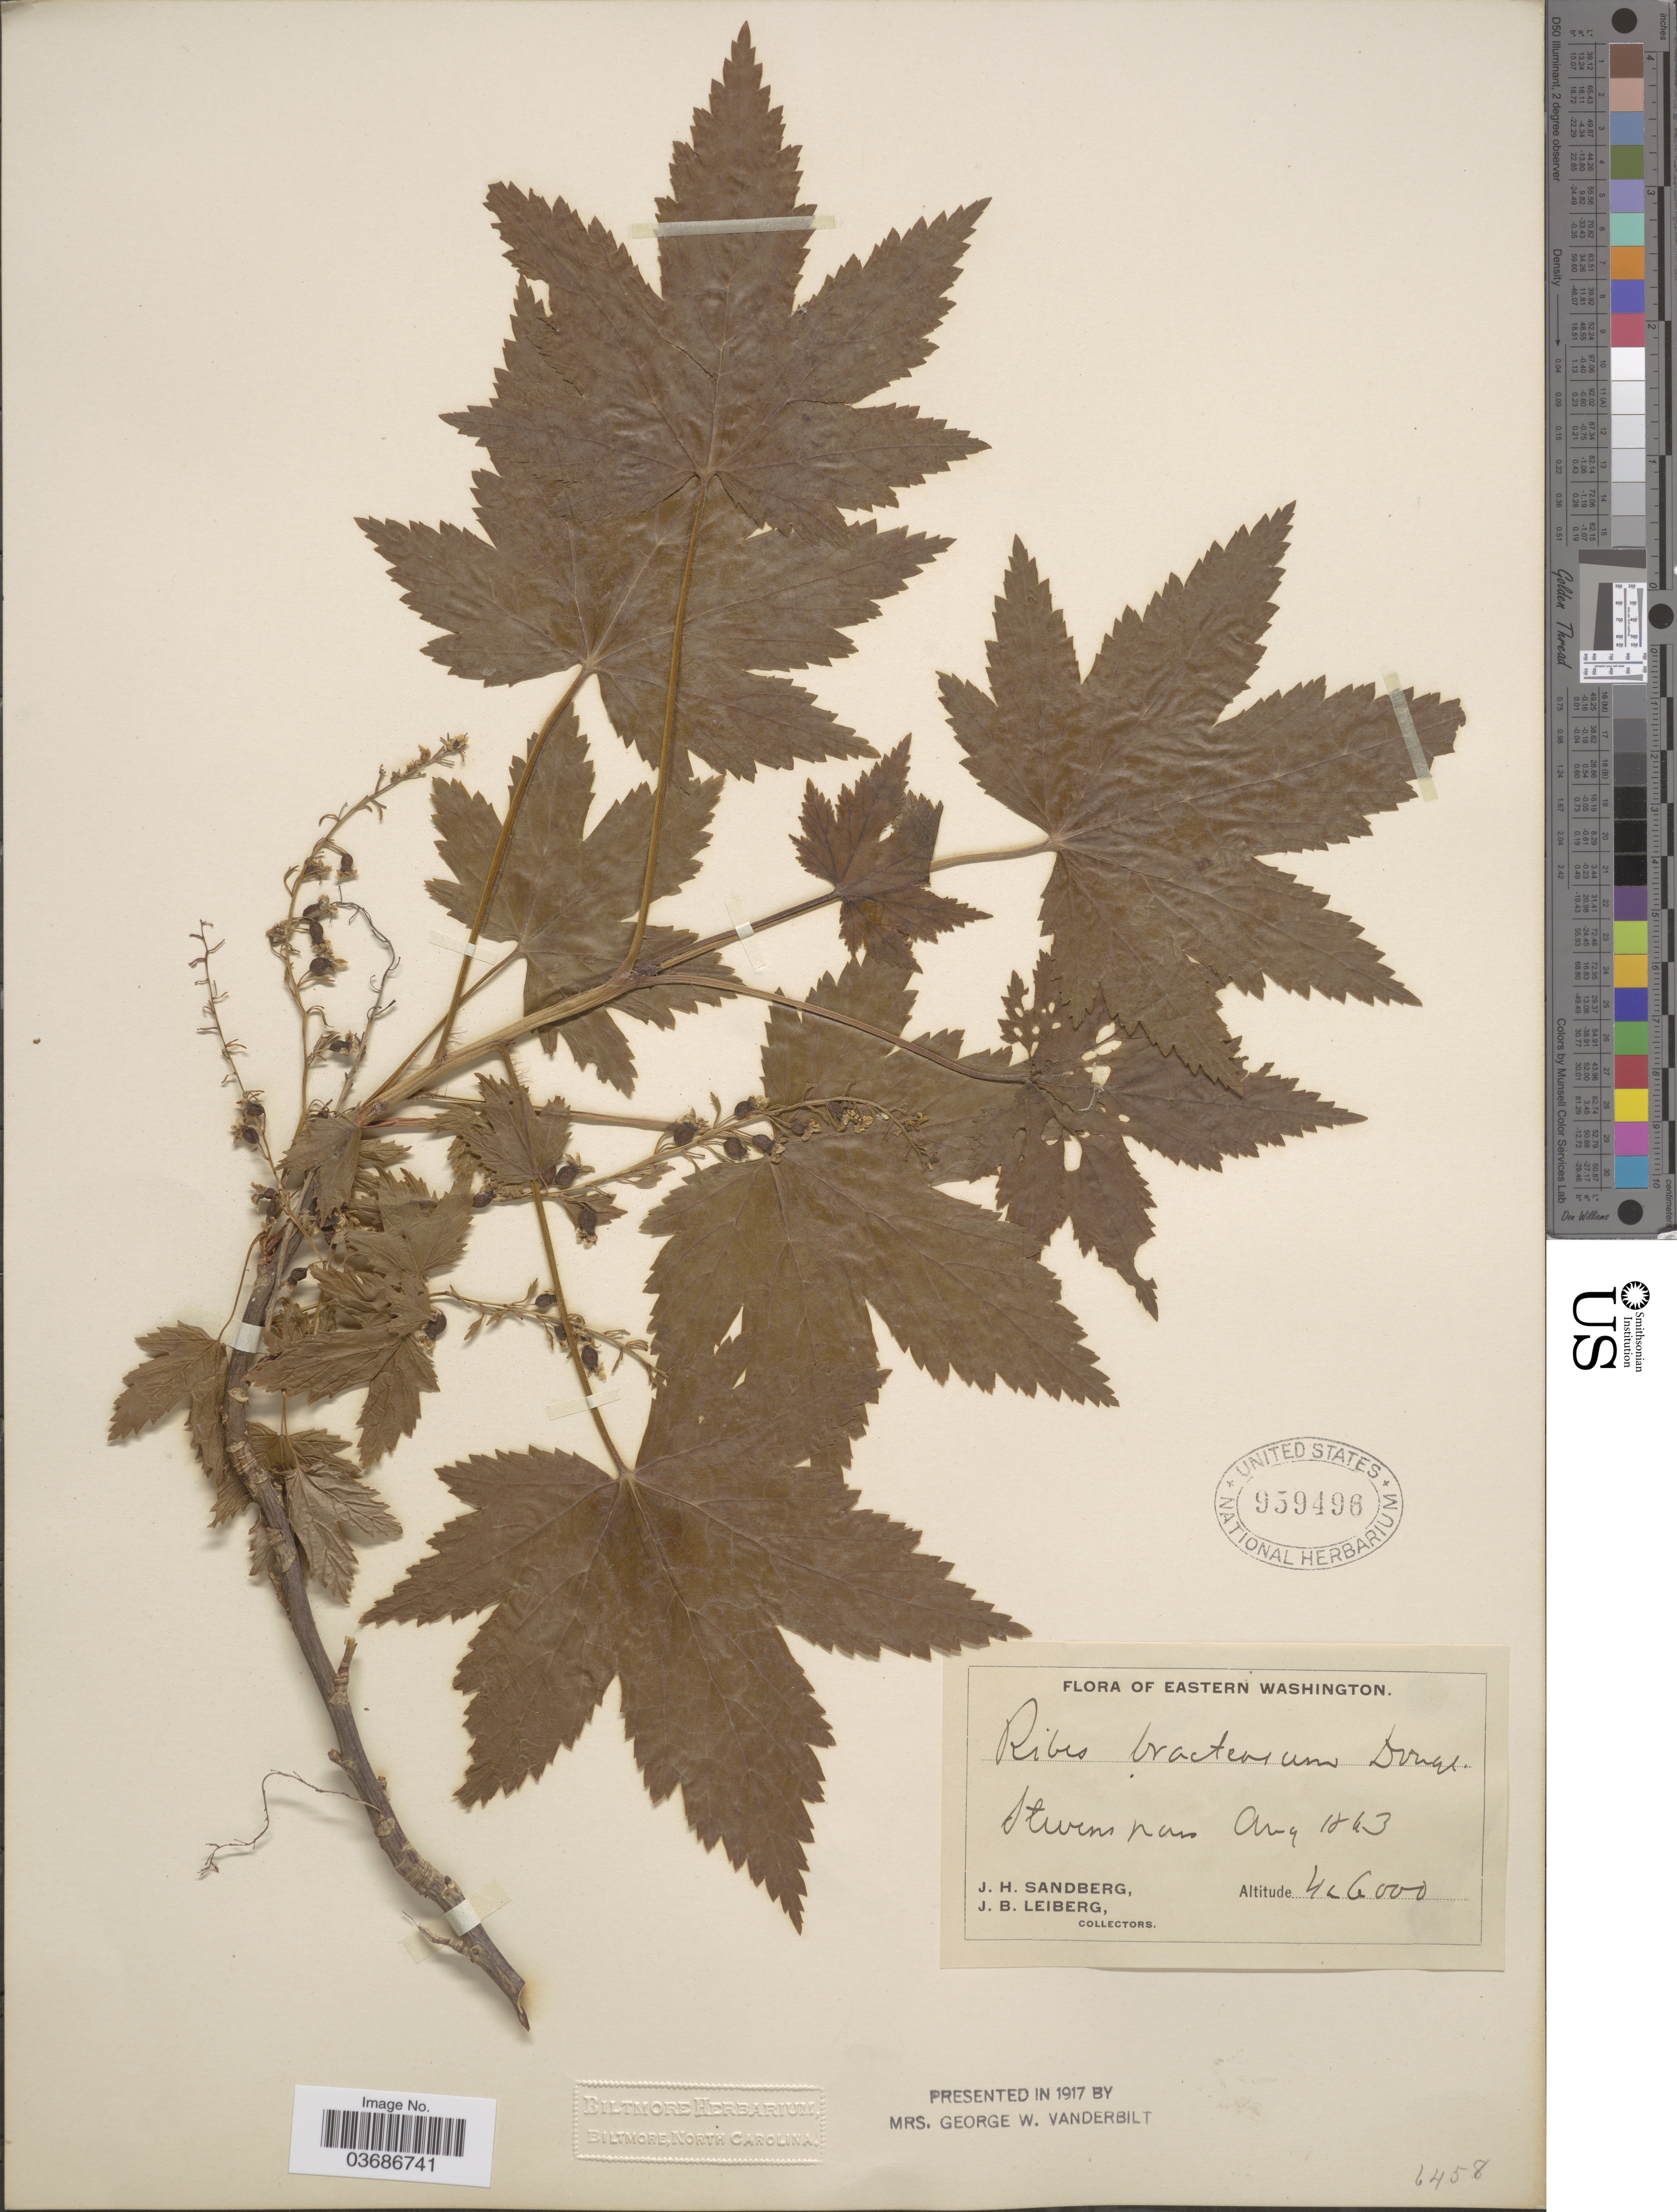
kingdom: Plantae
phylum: Tracheophyta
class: Magnoliopsida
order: Saxifragales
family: Grossulariaceae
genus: Ribes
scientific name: Ribes bracteosum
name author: Douglas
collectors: J. H. Sandberg & J. B. Leiberg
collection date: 1863-08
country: United States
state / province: California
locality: Eastern California. Stevens pass.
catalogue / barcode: US 959496